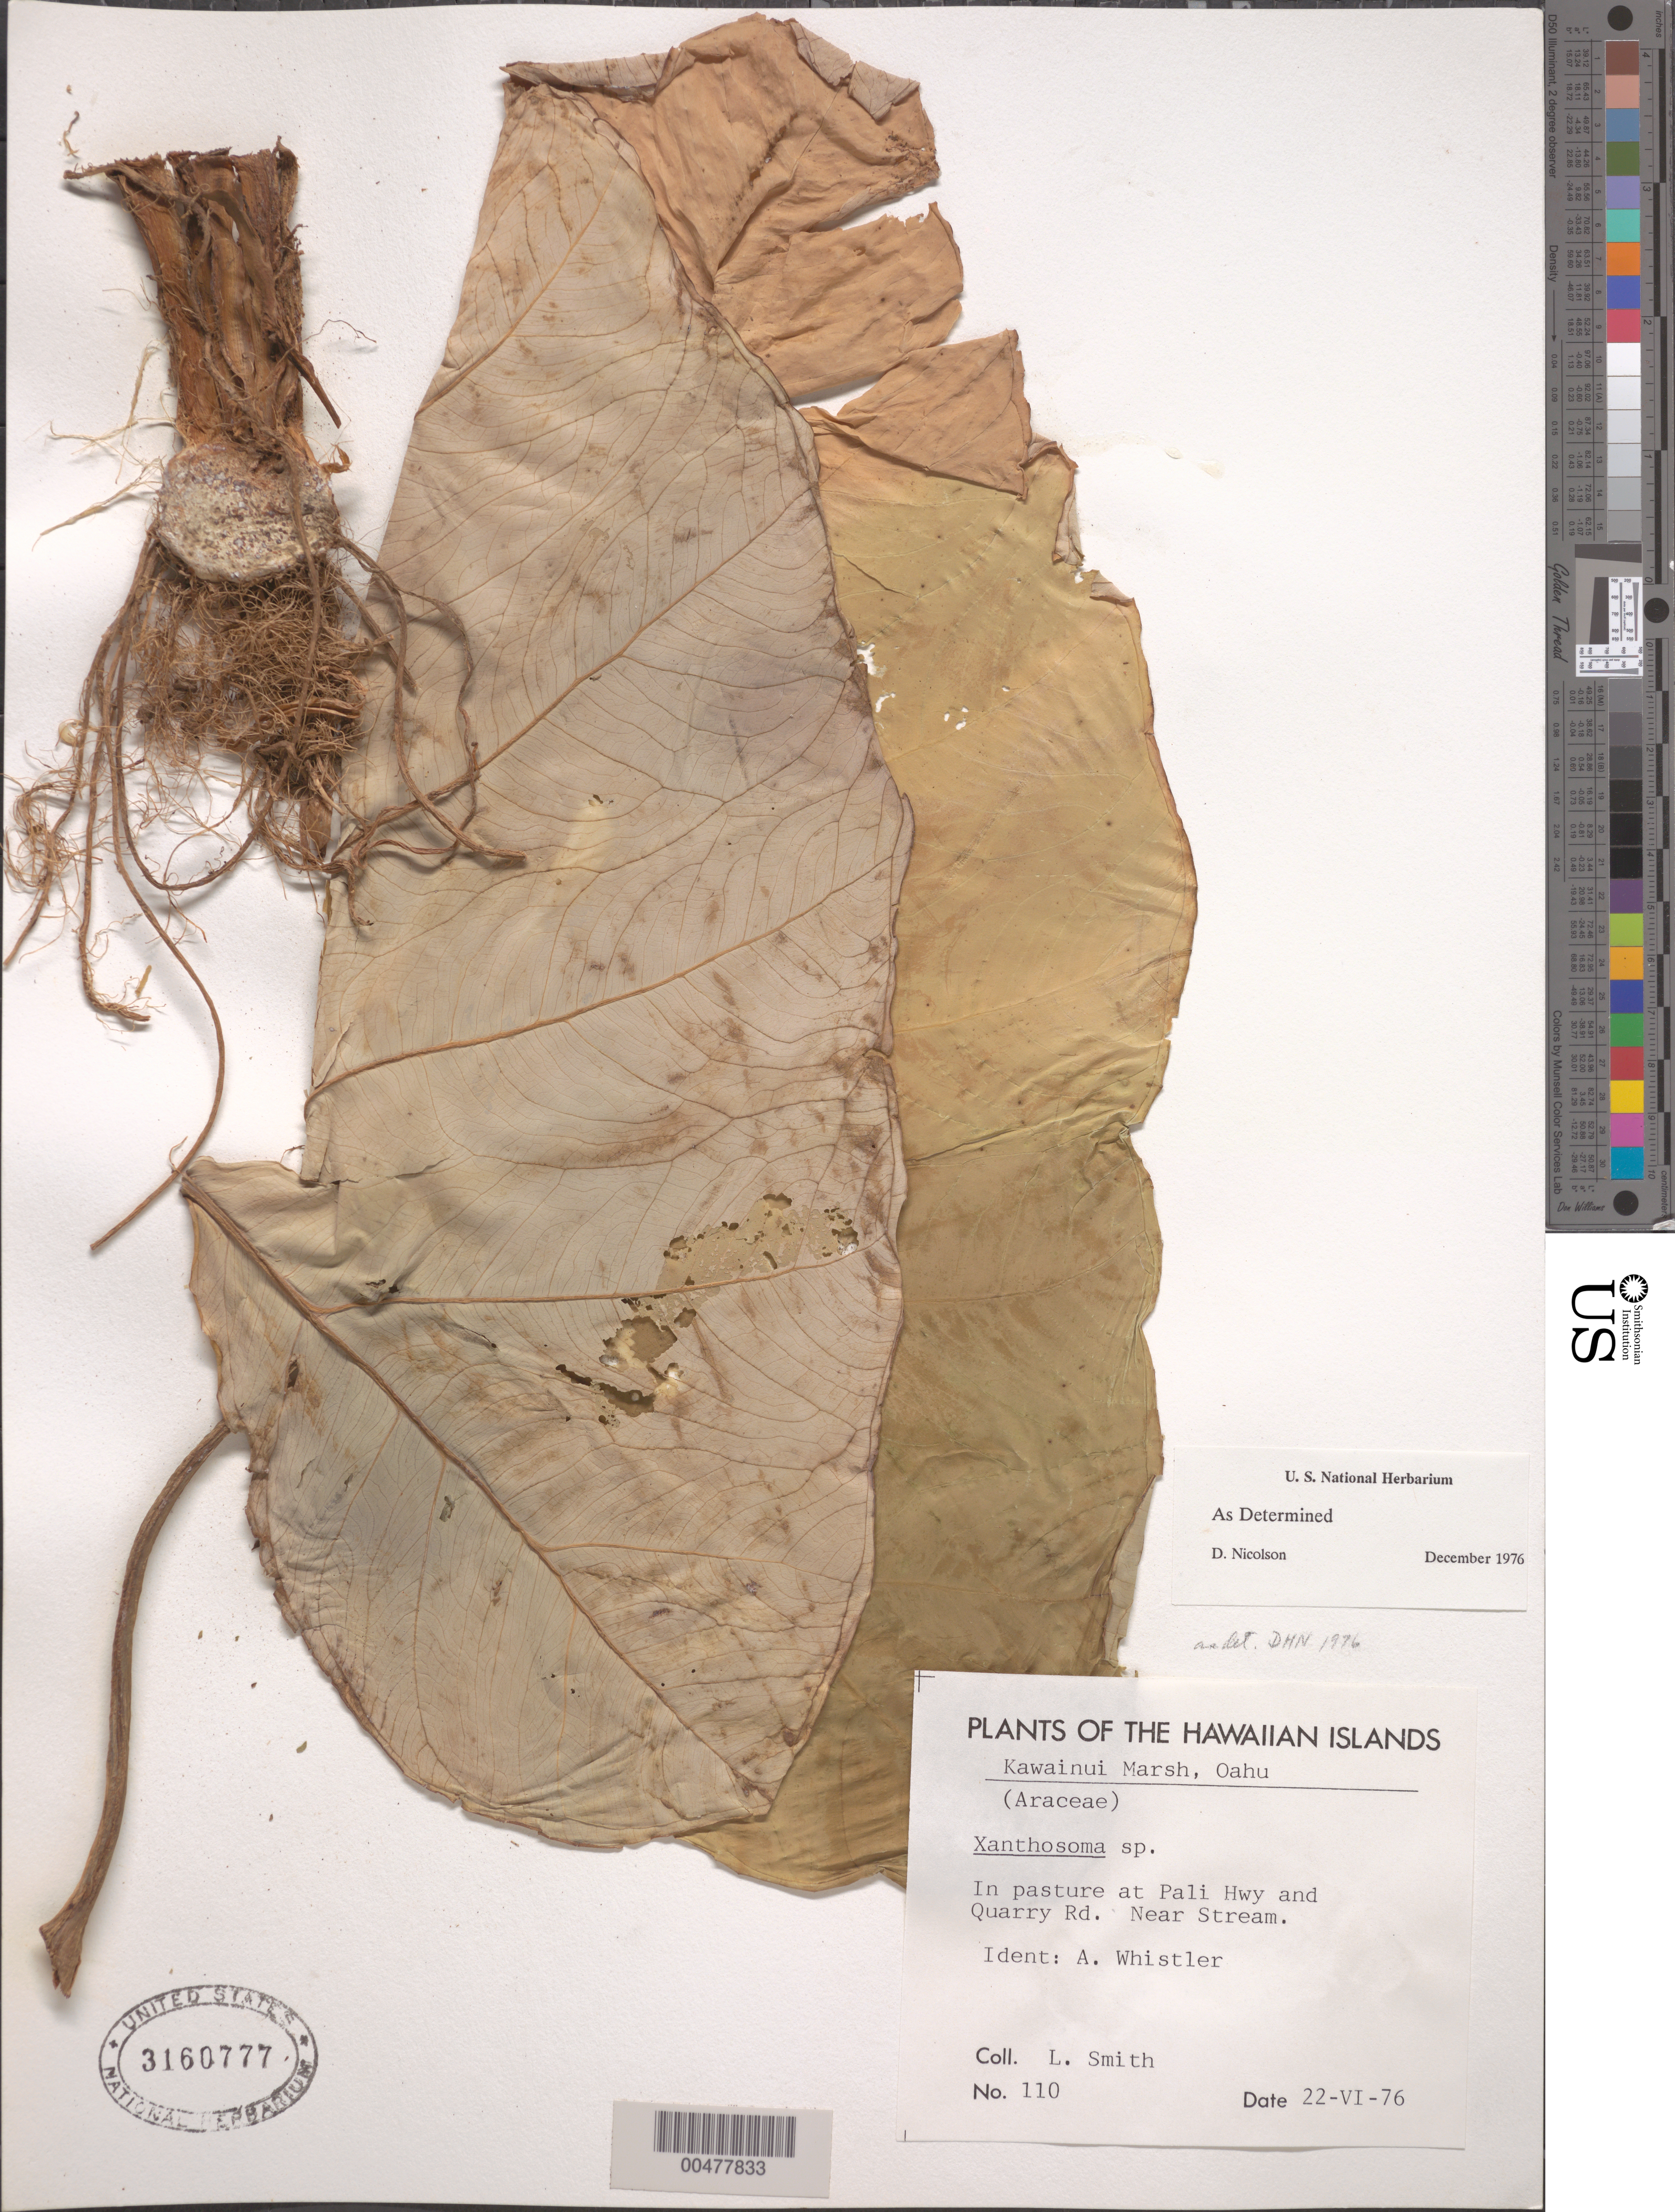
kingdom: Plantae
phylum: Tracheophyta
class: Liliopsida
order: Alismatales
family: Araceae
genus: Xanthosoma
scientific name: Xanthosoma sp.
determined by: Nicolson, Dan H.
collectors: L. Smith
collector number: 110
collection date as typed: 22 Jun 1976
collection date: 1976-06-22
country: United States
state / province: Hawaii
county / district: Honolulu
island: Oahu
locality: Kawainui Marsh, at Pali Hwy and Quarry Rd.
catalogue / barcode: US 3160777